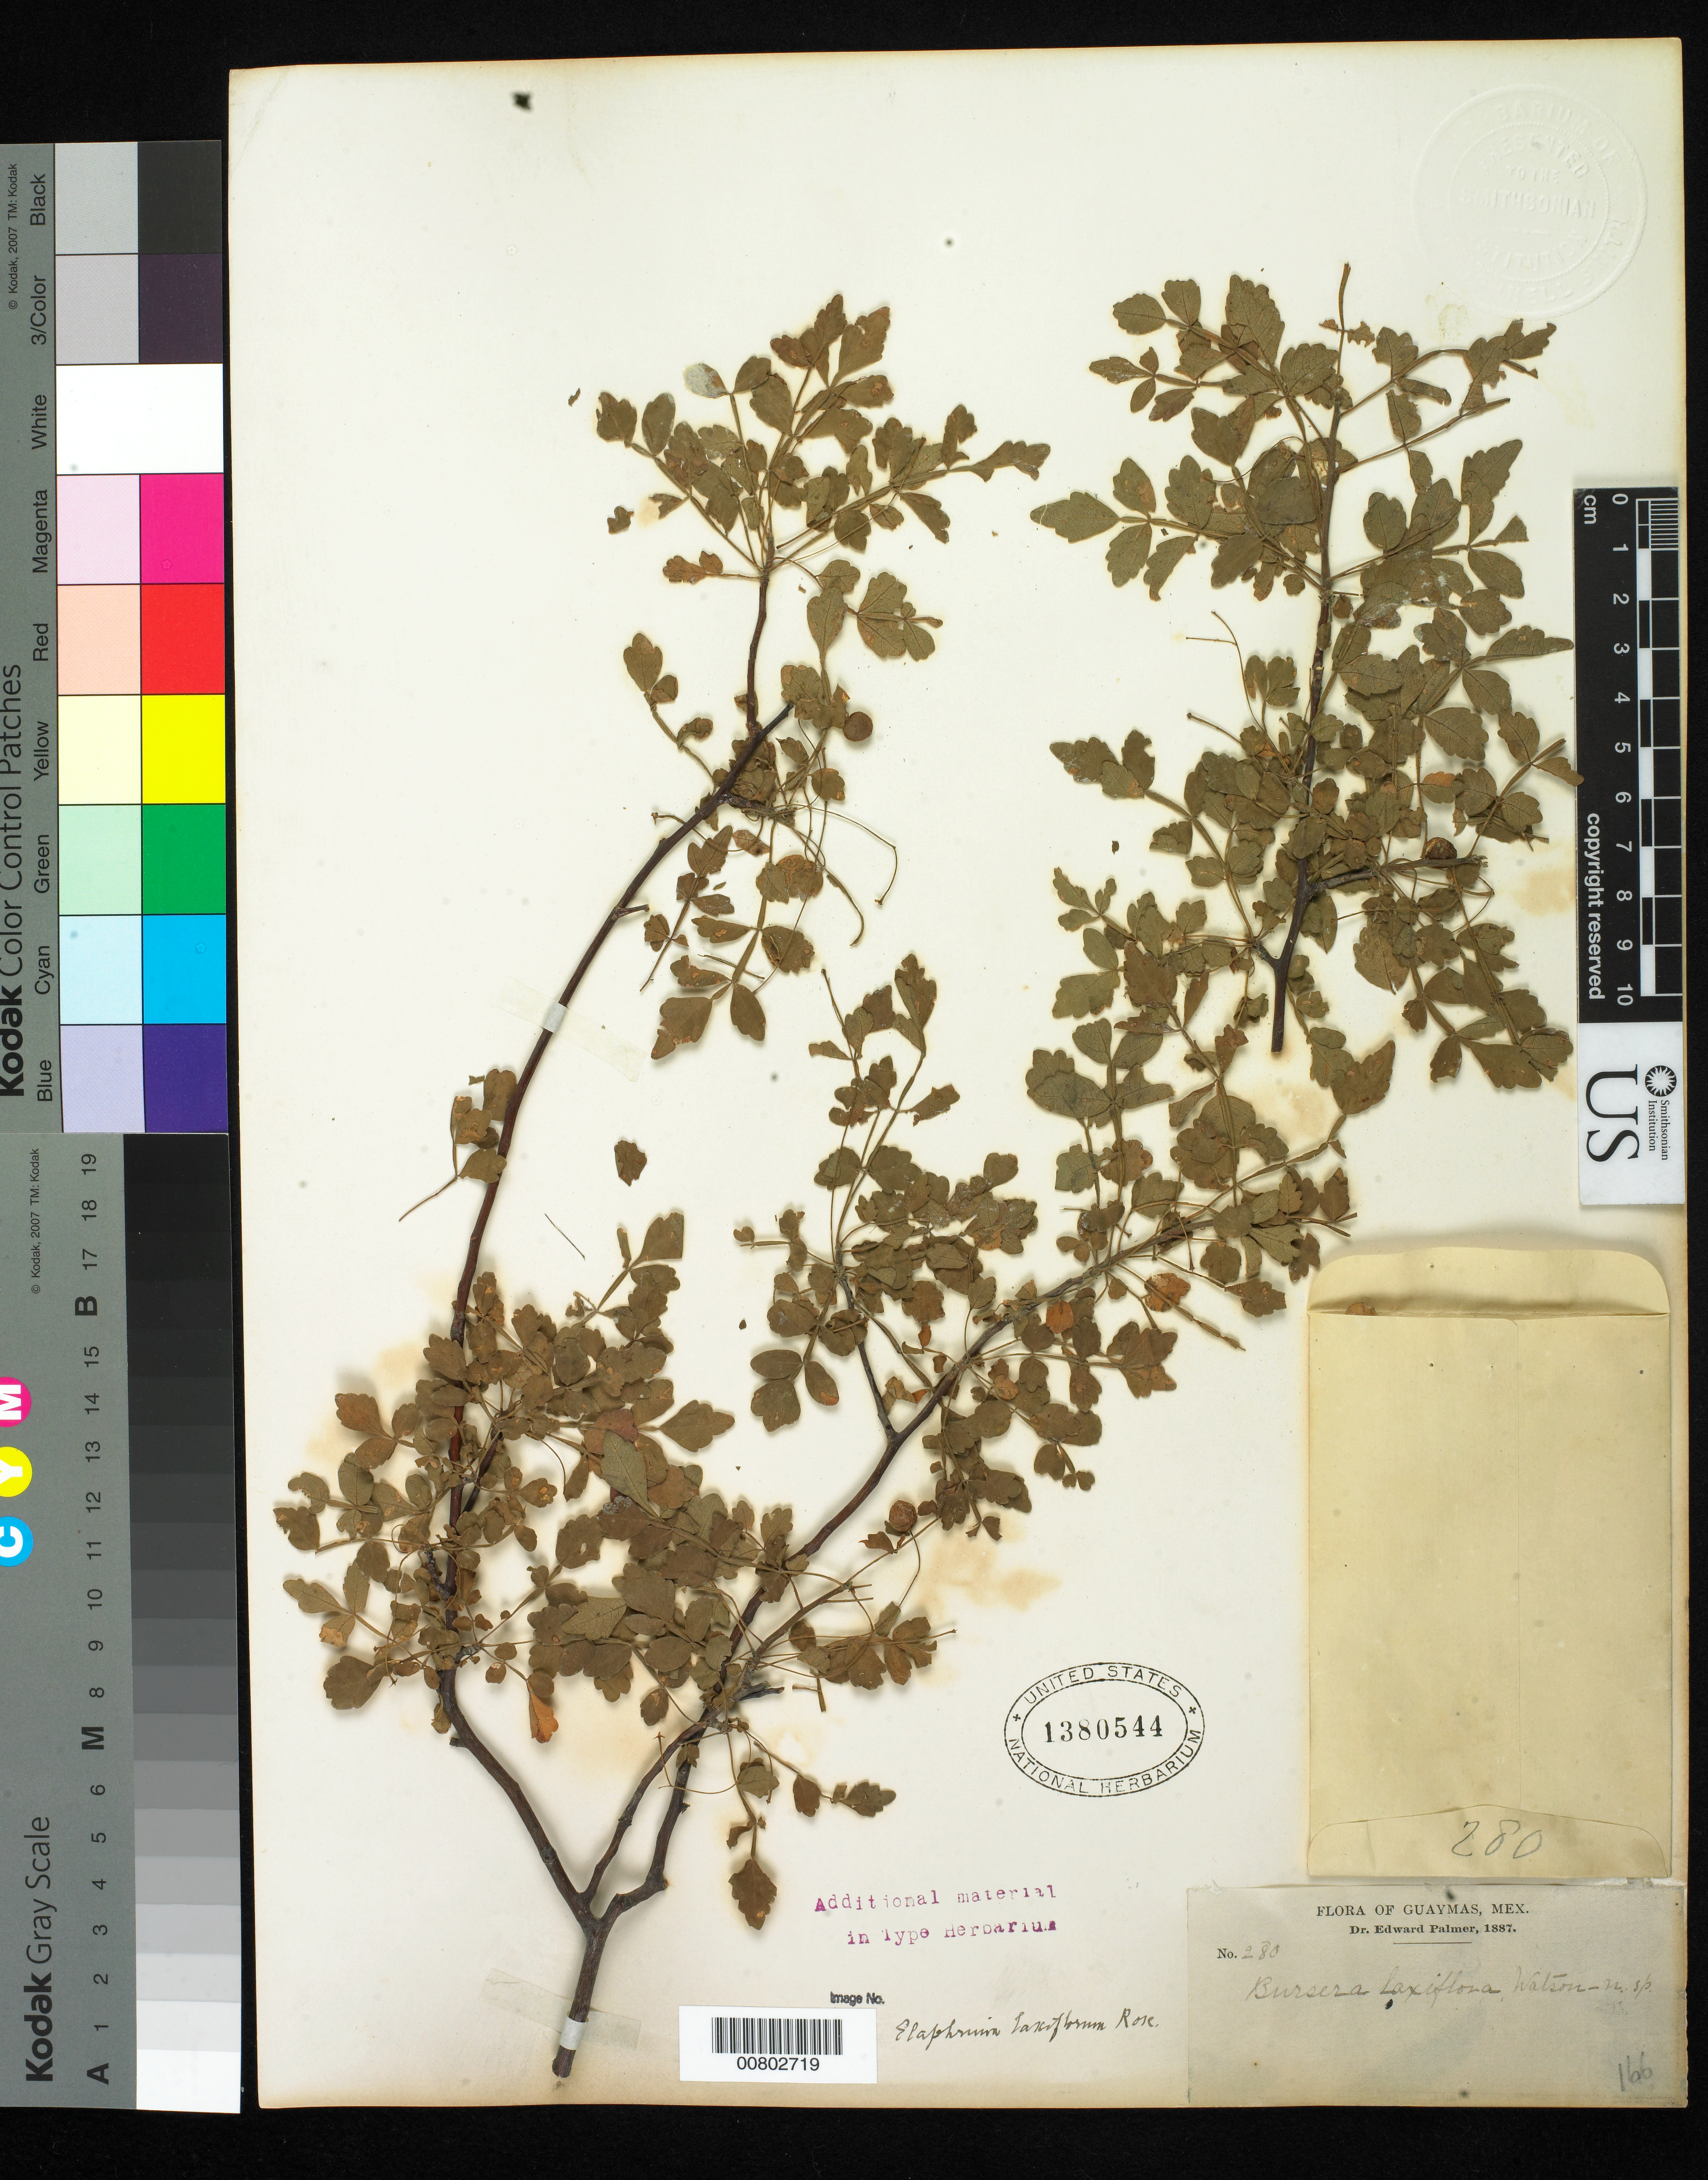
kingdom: Plantae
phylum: Tracheophyta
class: Magnoliopsida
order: Sapindales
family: Burseraceae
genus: Bursera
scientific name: Bursera laxiflora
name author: S. Watson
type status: Type Collection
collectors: E. Palmer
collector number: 280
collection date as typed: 1887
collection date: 1887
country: Mexico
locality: Guaymas.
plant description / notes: Specimen ex John Donnell Smith herbarium.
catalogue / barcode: US 1380544